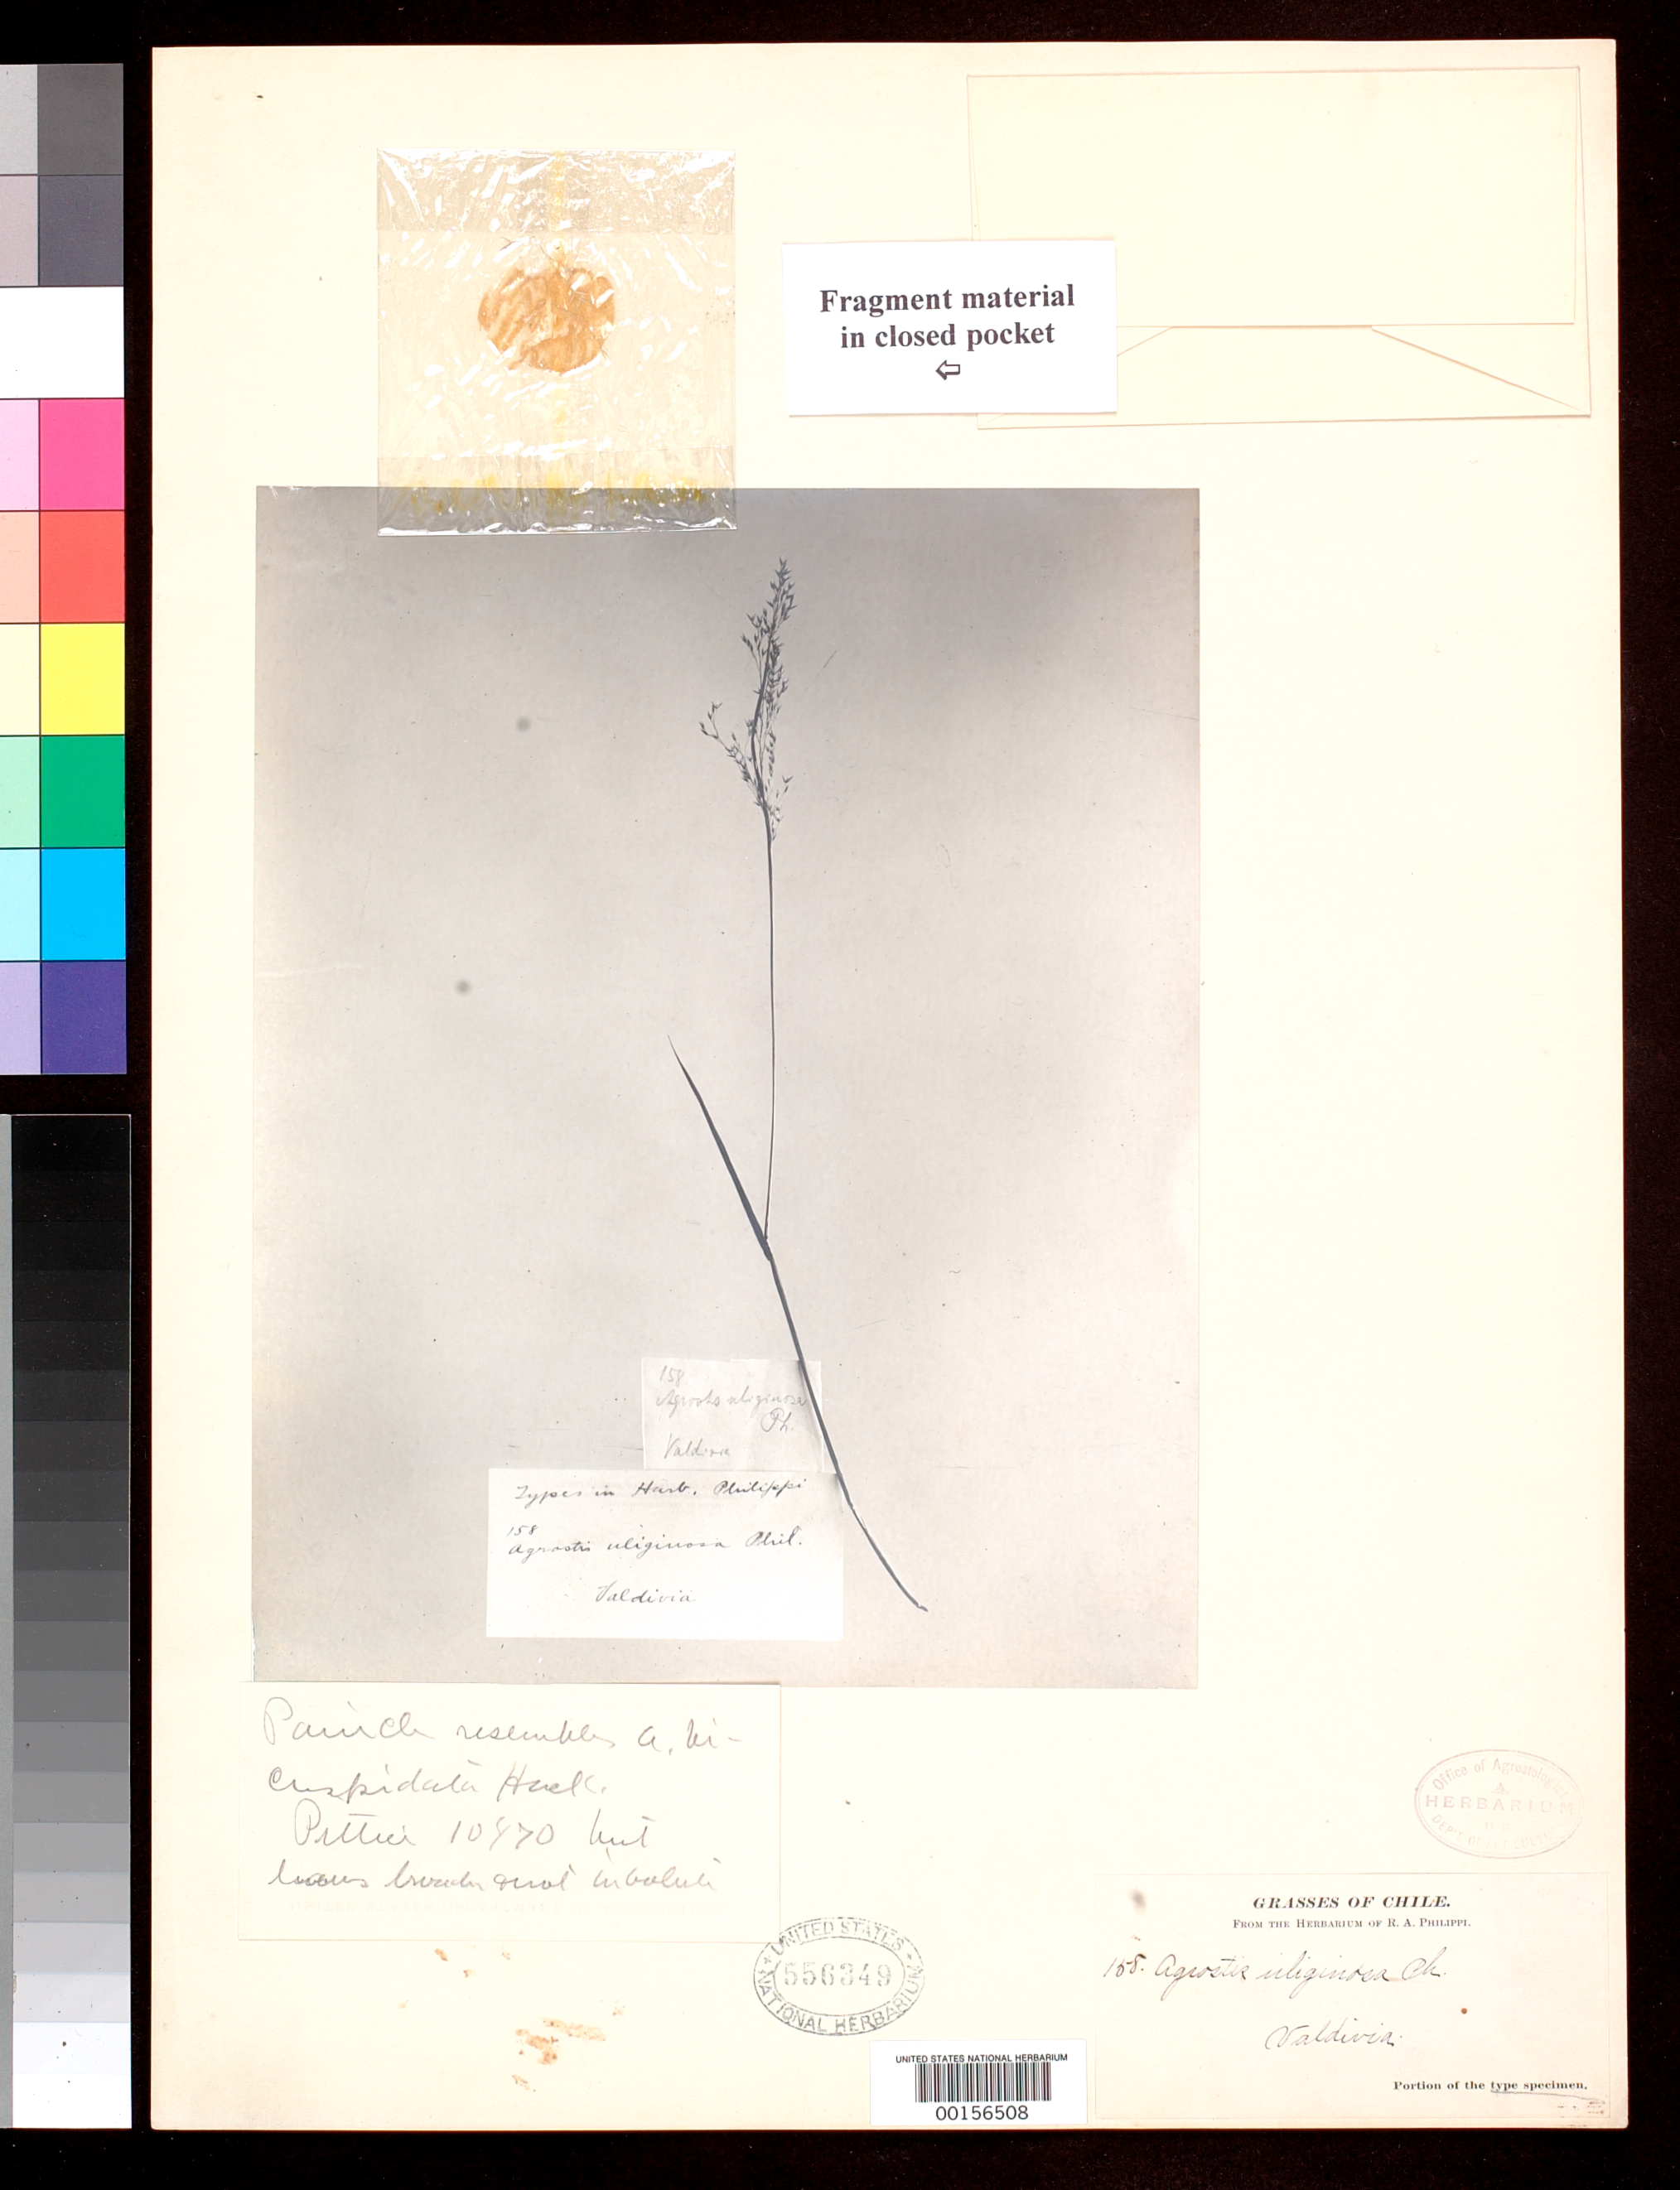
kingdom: Plantae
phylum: Tracheophyta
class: Liliopsida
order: Poales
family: Poaceae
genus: Agrostis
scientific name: Agrostis uliginosa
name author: Phil.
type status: Type Fragment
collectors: R. A. Philippi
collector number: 158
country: Chile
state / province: Los Ríos (XIV)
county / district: Valdivia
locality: Paludem Turfosam monits Mirador.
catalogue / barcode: US 556349